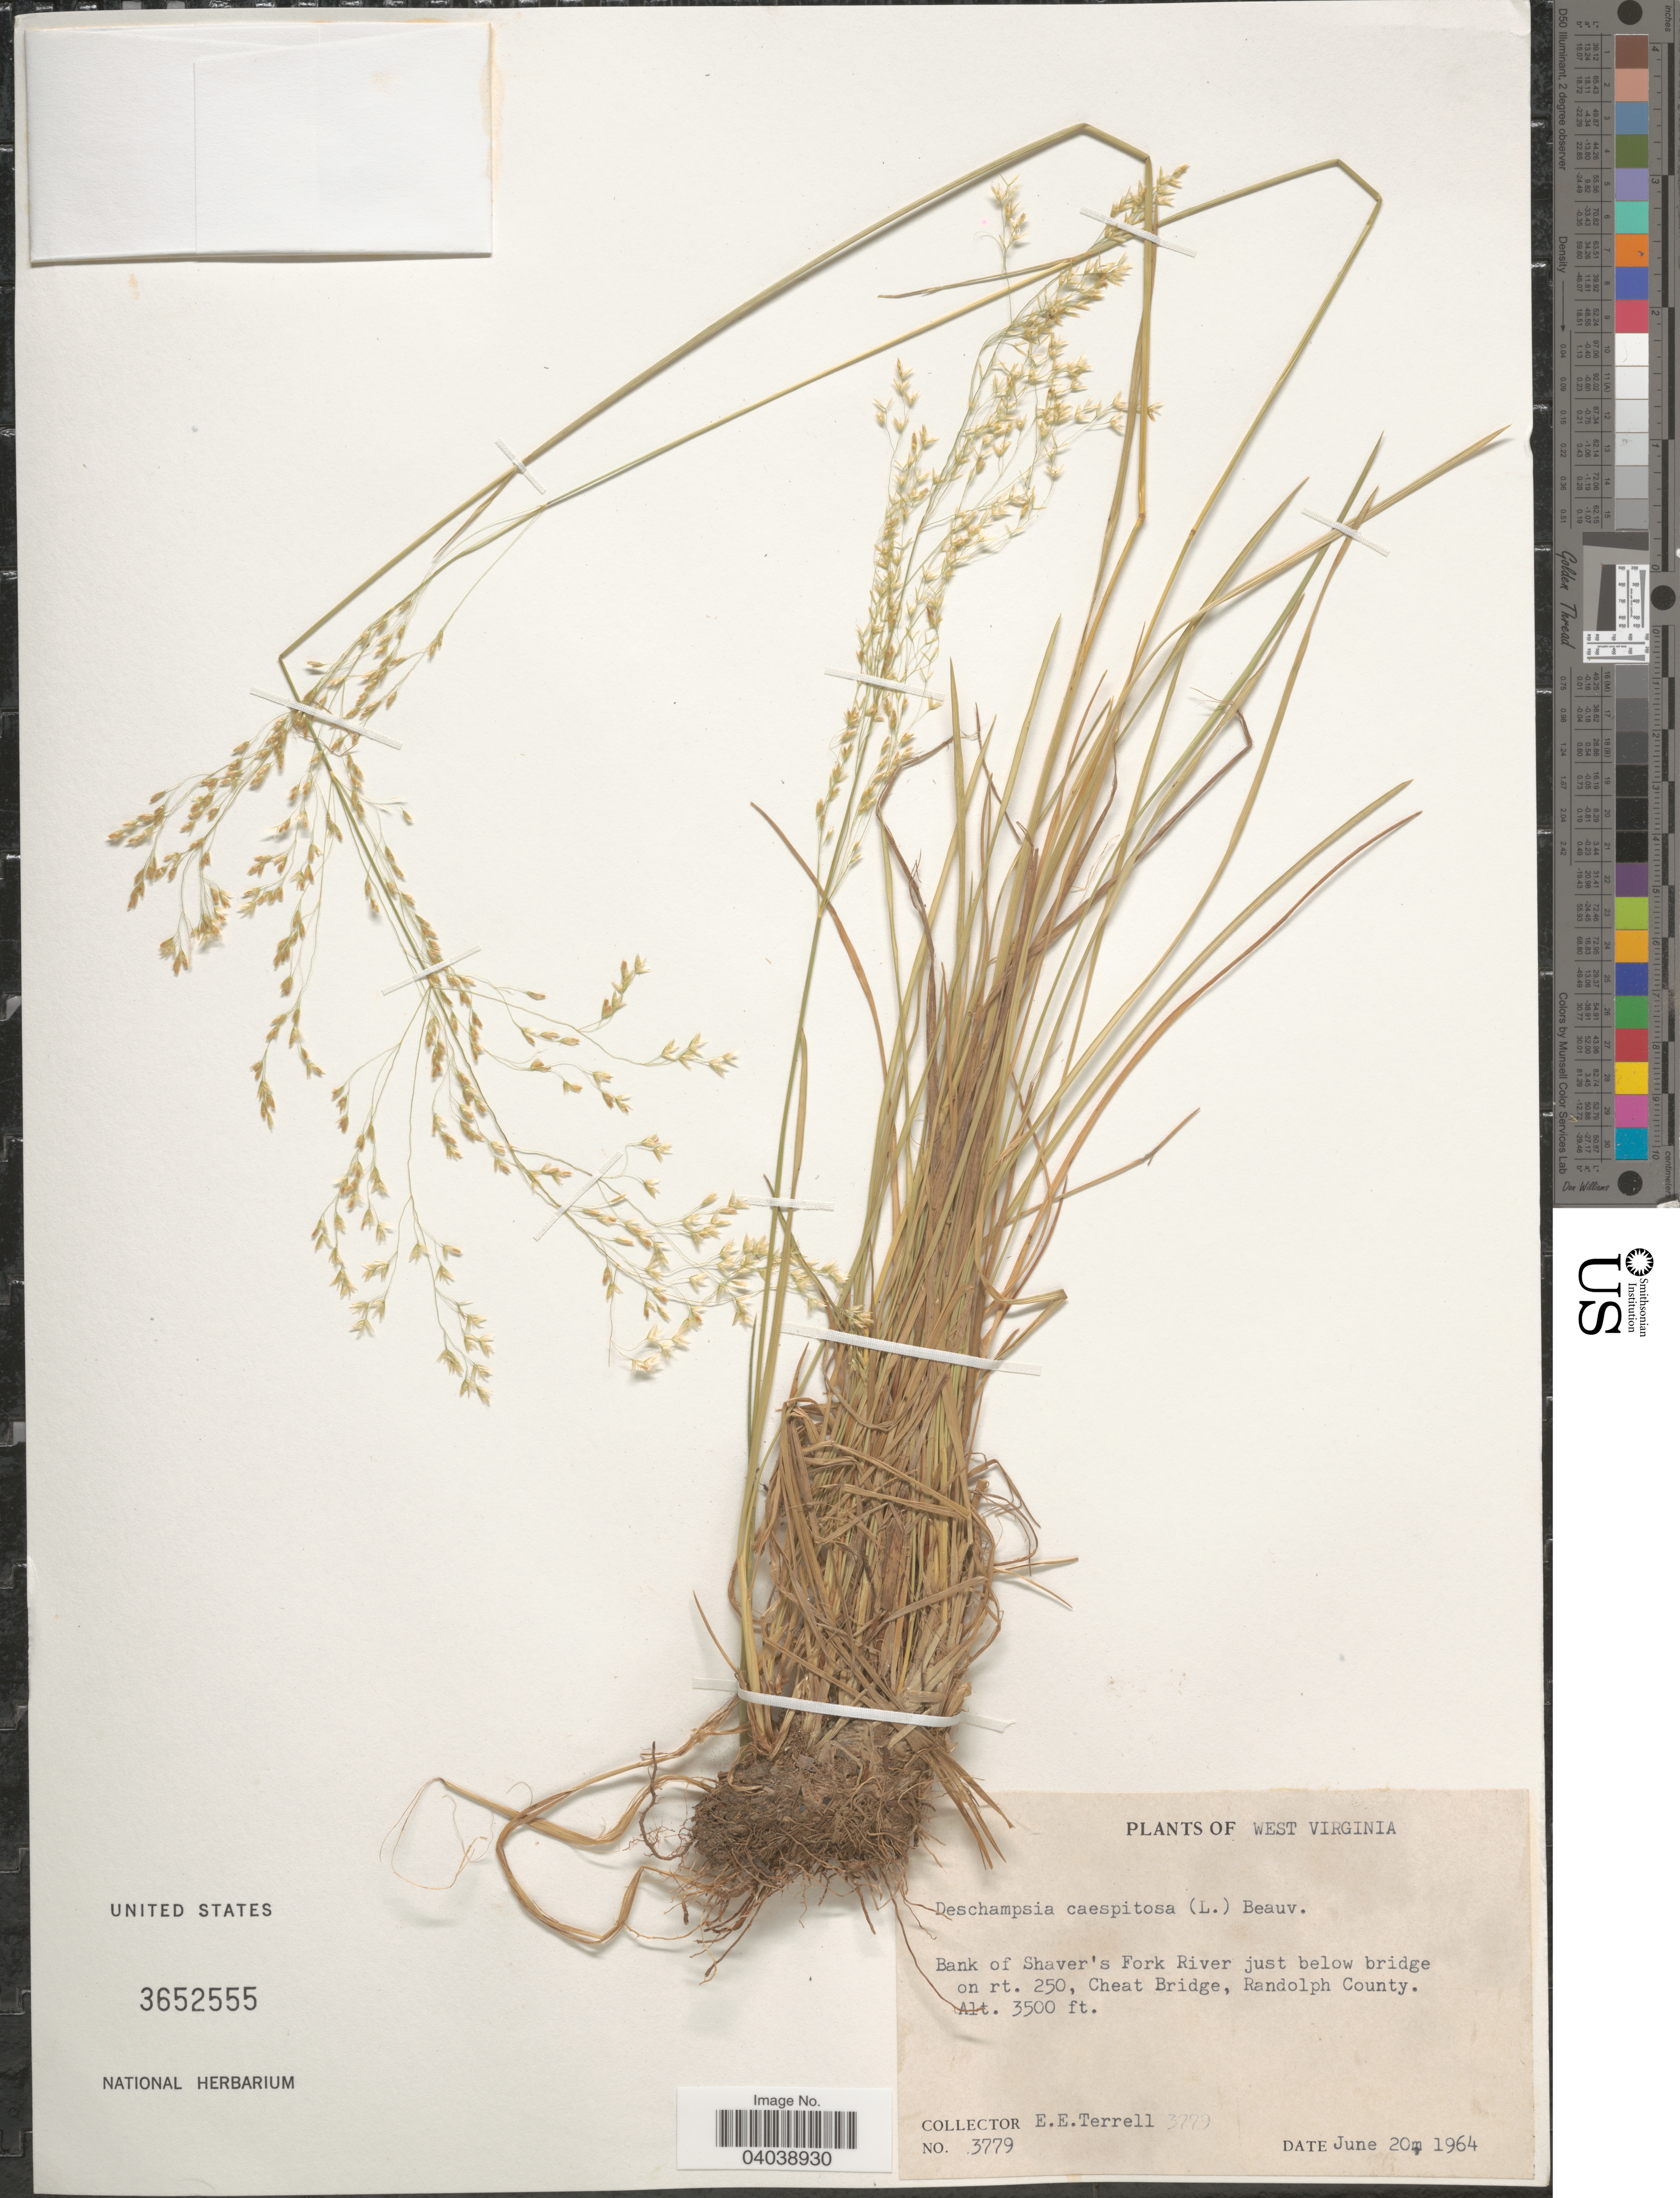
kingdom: Plantae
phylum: Tracheophyta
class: Liliopsida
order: Poales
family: Poaceae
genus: Deschampsia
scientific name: Deschampsia cespitosa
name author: (L.) P. Beauv.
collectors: E. E. Terrell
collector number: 3779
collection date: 1964-06-20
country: United States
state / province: West Virginia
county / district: Randolph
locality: Bank of Shaver's Fork River just below bridge on rt. 250, Chest Bridge, Randolph County.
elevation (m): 1067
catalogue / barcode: US 3652555